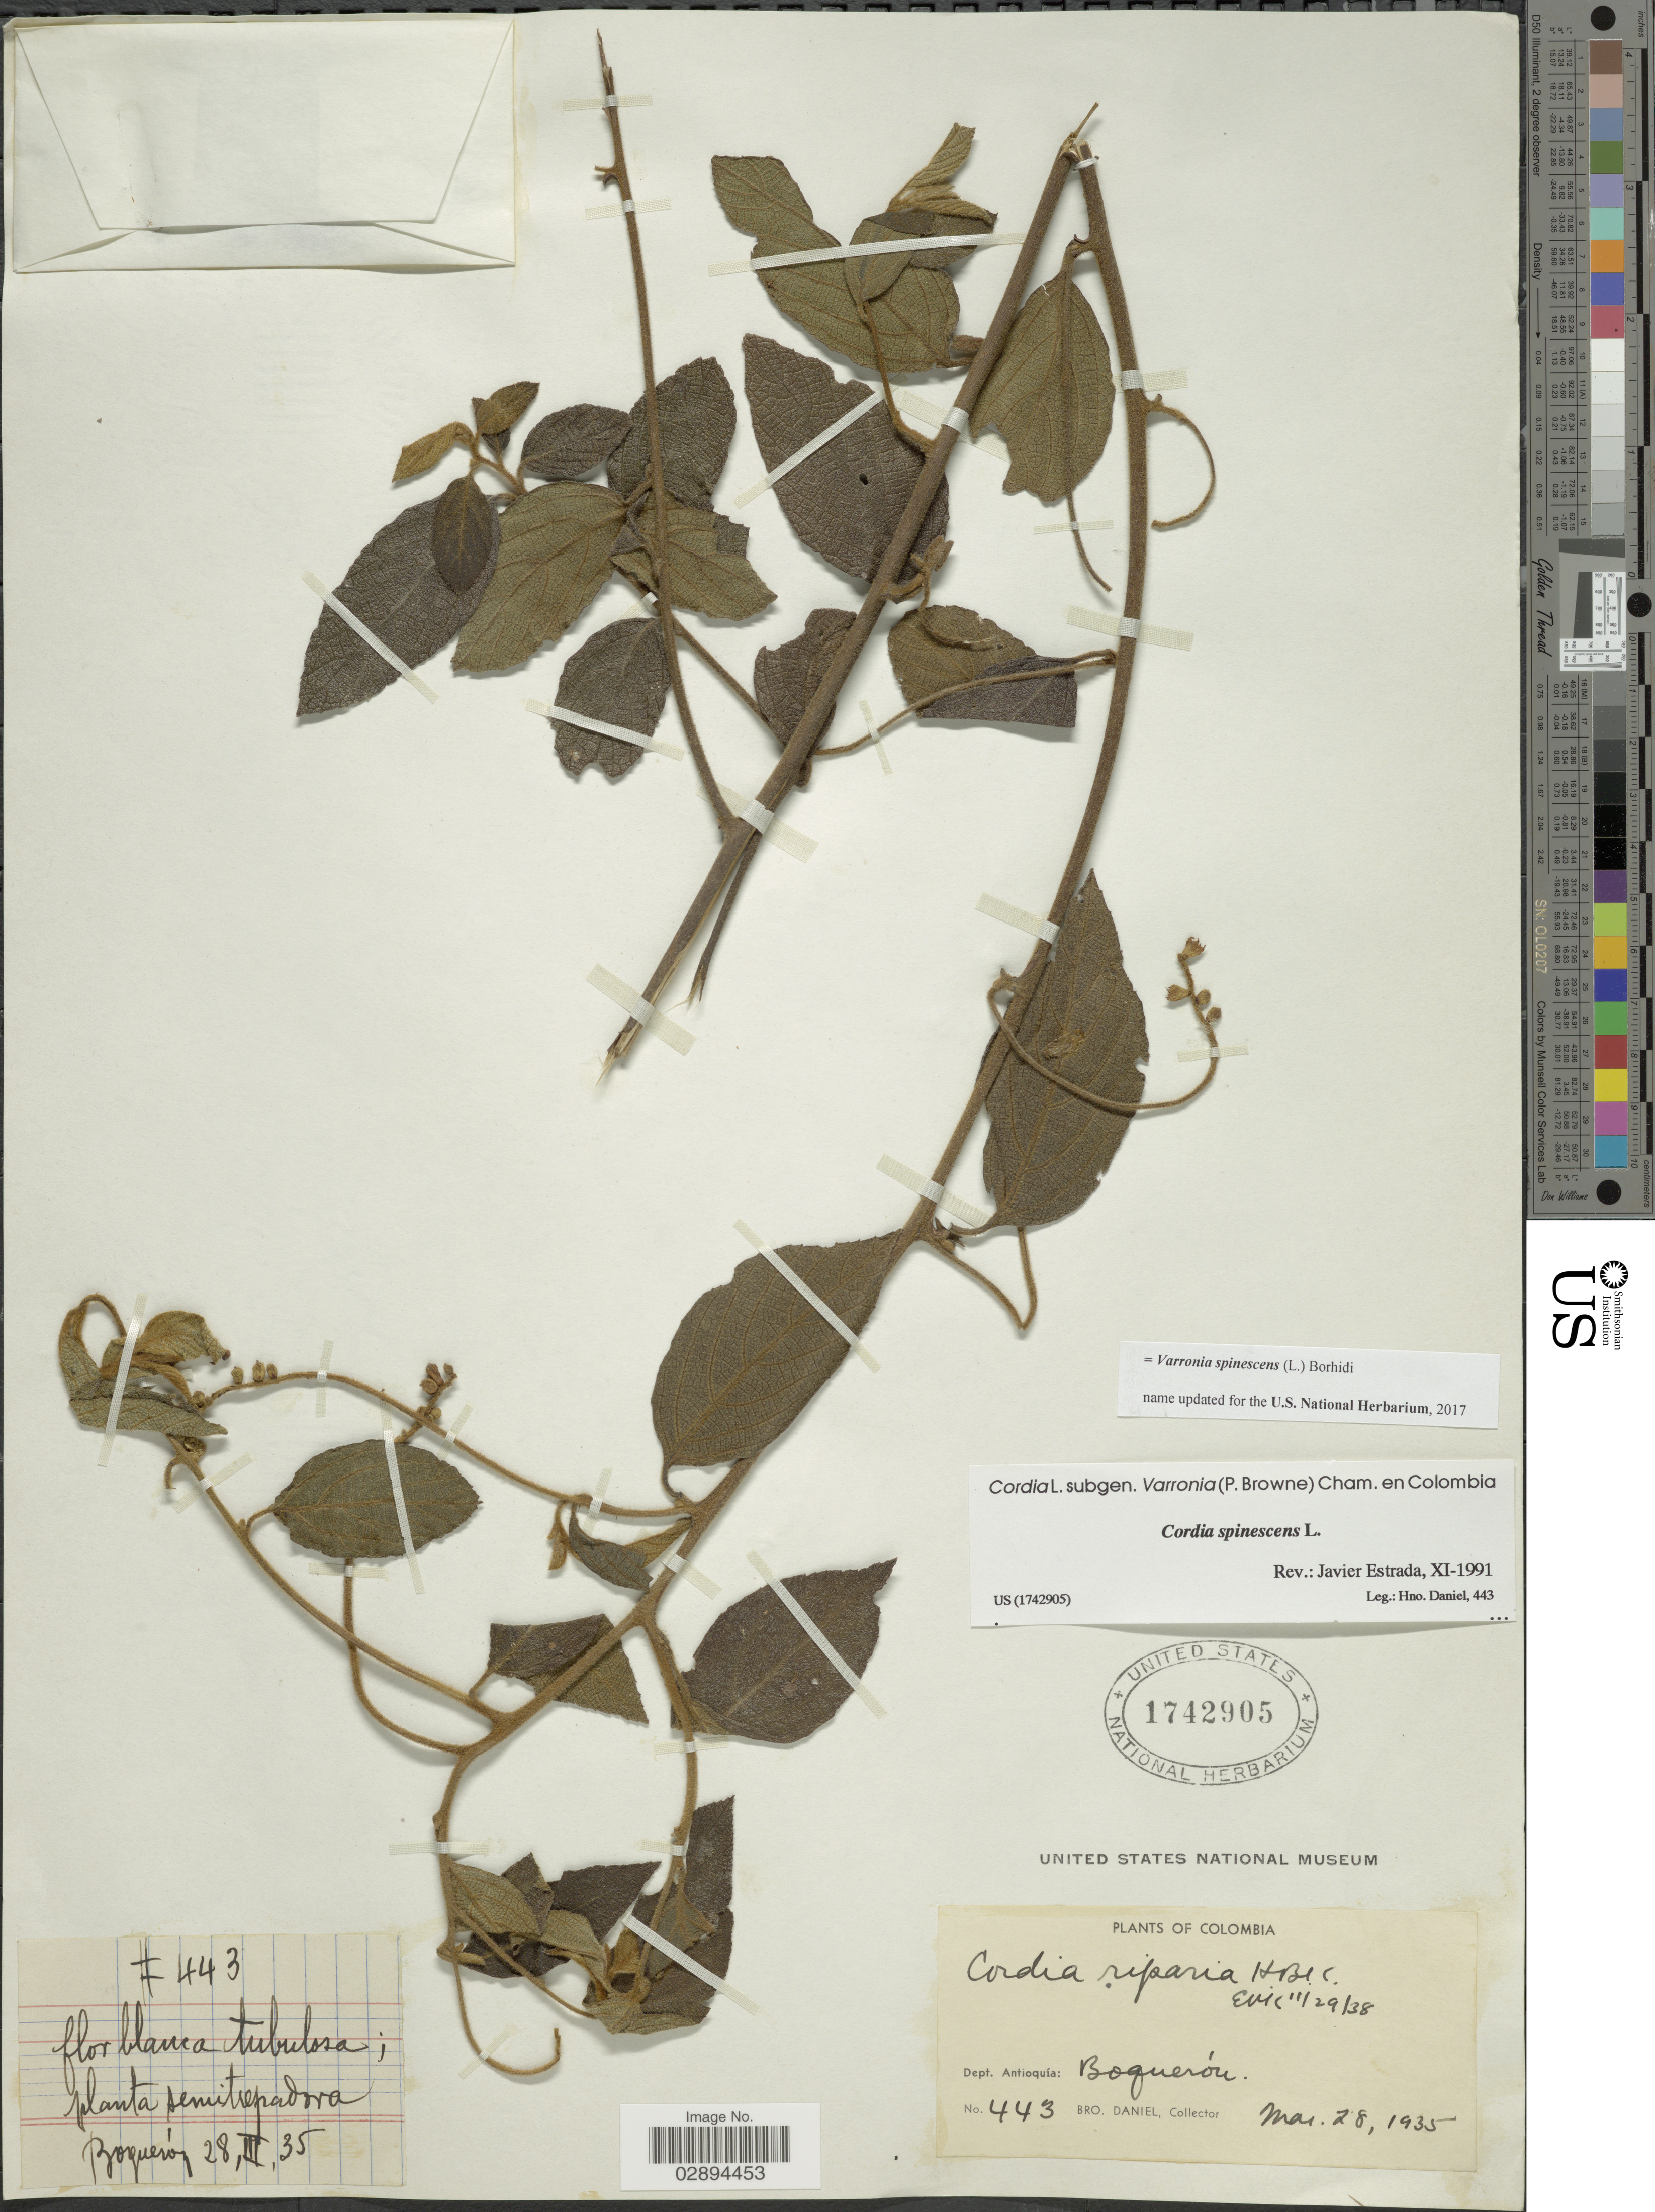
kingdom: Plantae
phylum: Tracheophyta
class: Magnoliopsida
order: Boraginales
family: Cordiaceae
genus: Varronia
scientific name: Varronia spinescens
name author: (L.) Borhidi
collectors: Bro. Daniel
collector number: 443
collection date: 1935-03-28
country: Colombia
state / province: Antioquia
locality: Dept. Antioquia: Boquerón.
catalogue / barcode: US 1742905